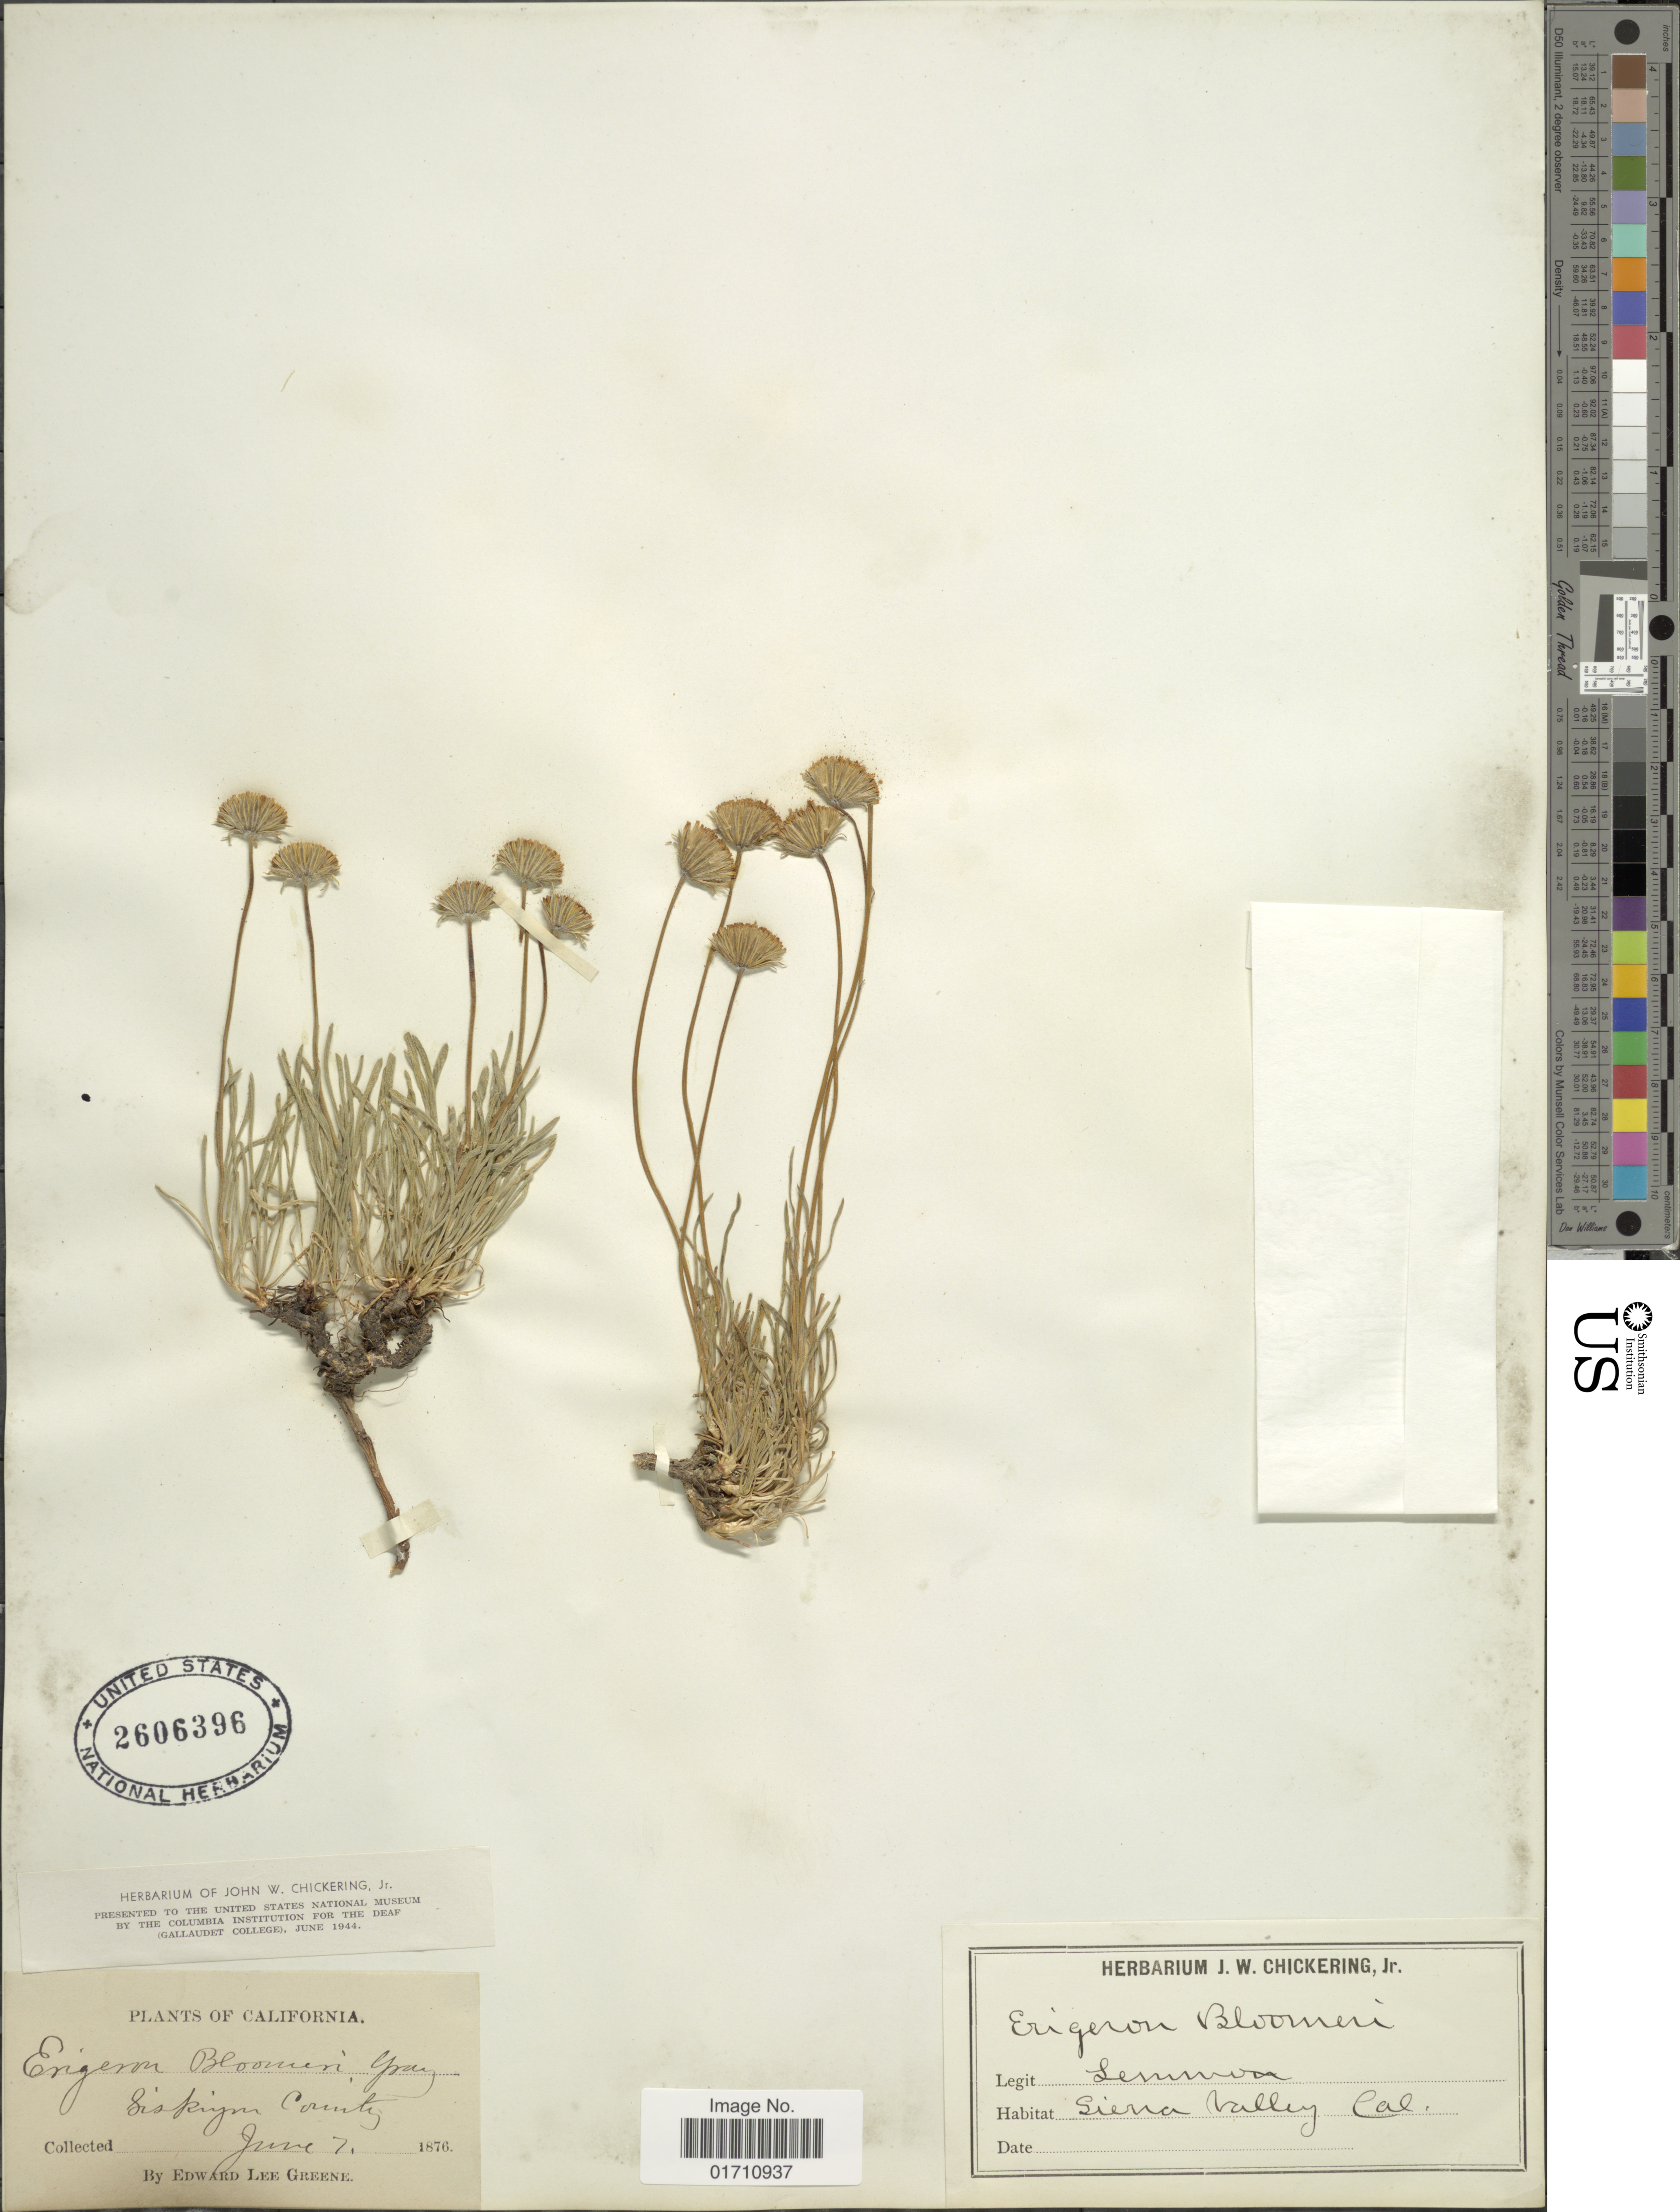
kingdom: Plantae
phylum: Tracheophyta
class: Magnoliopsida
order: Asterales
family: Asteraceae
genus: Erigeron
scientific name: Erigeron bloomeri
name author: A. Gray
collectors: E. L. Greene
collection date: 1876-06-07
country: United States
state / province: California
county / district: Siskiyou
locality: Siskiyou County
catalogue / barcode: US 2606396